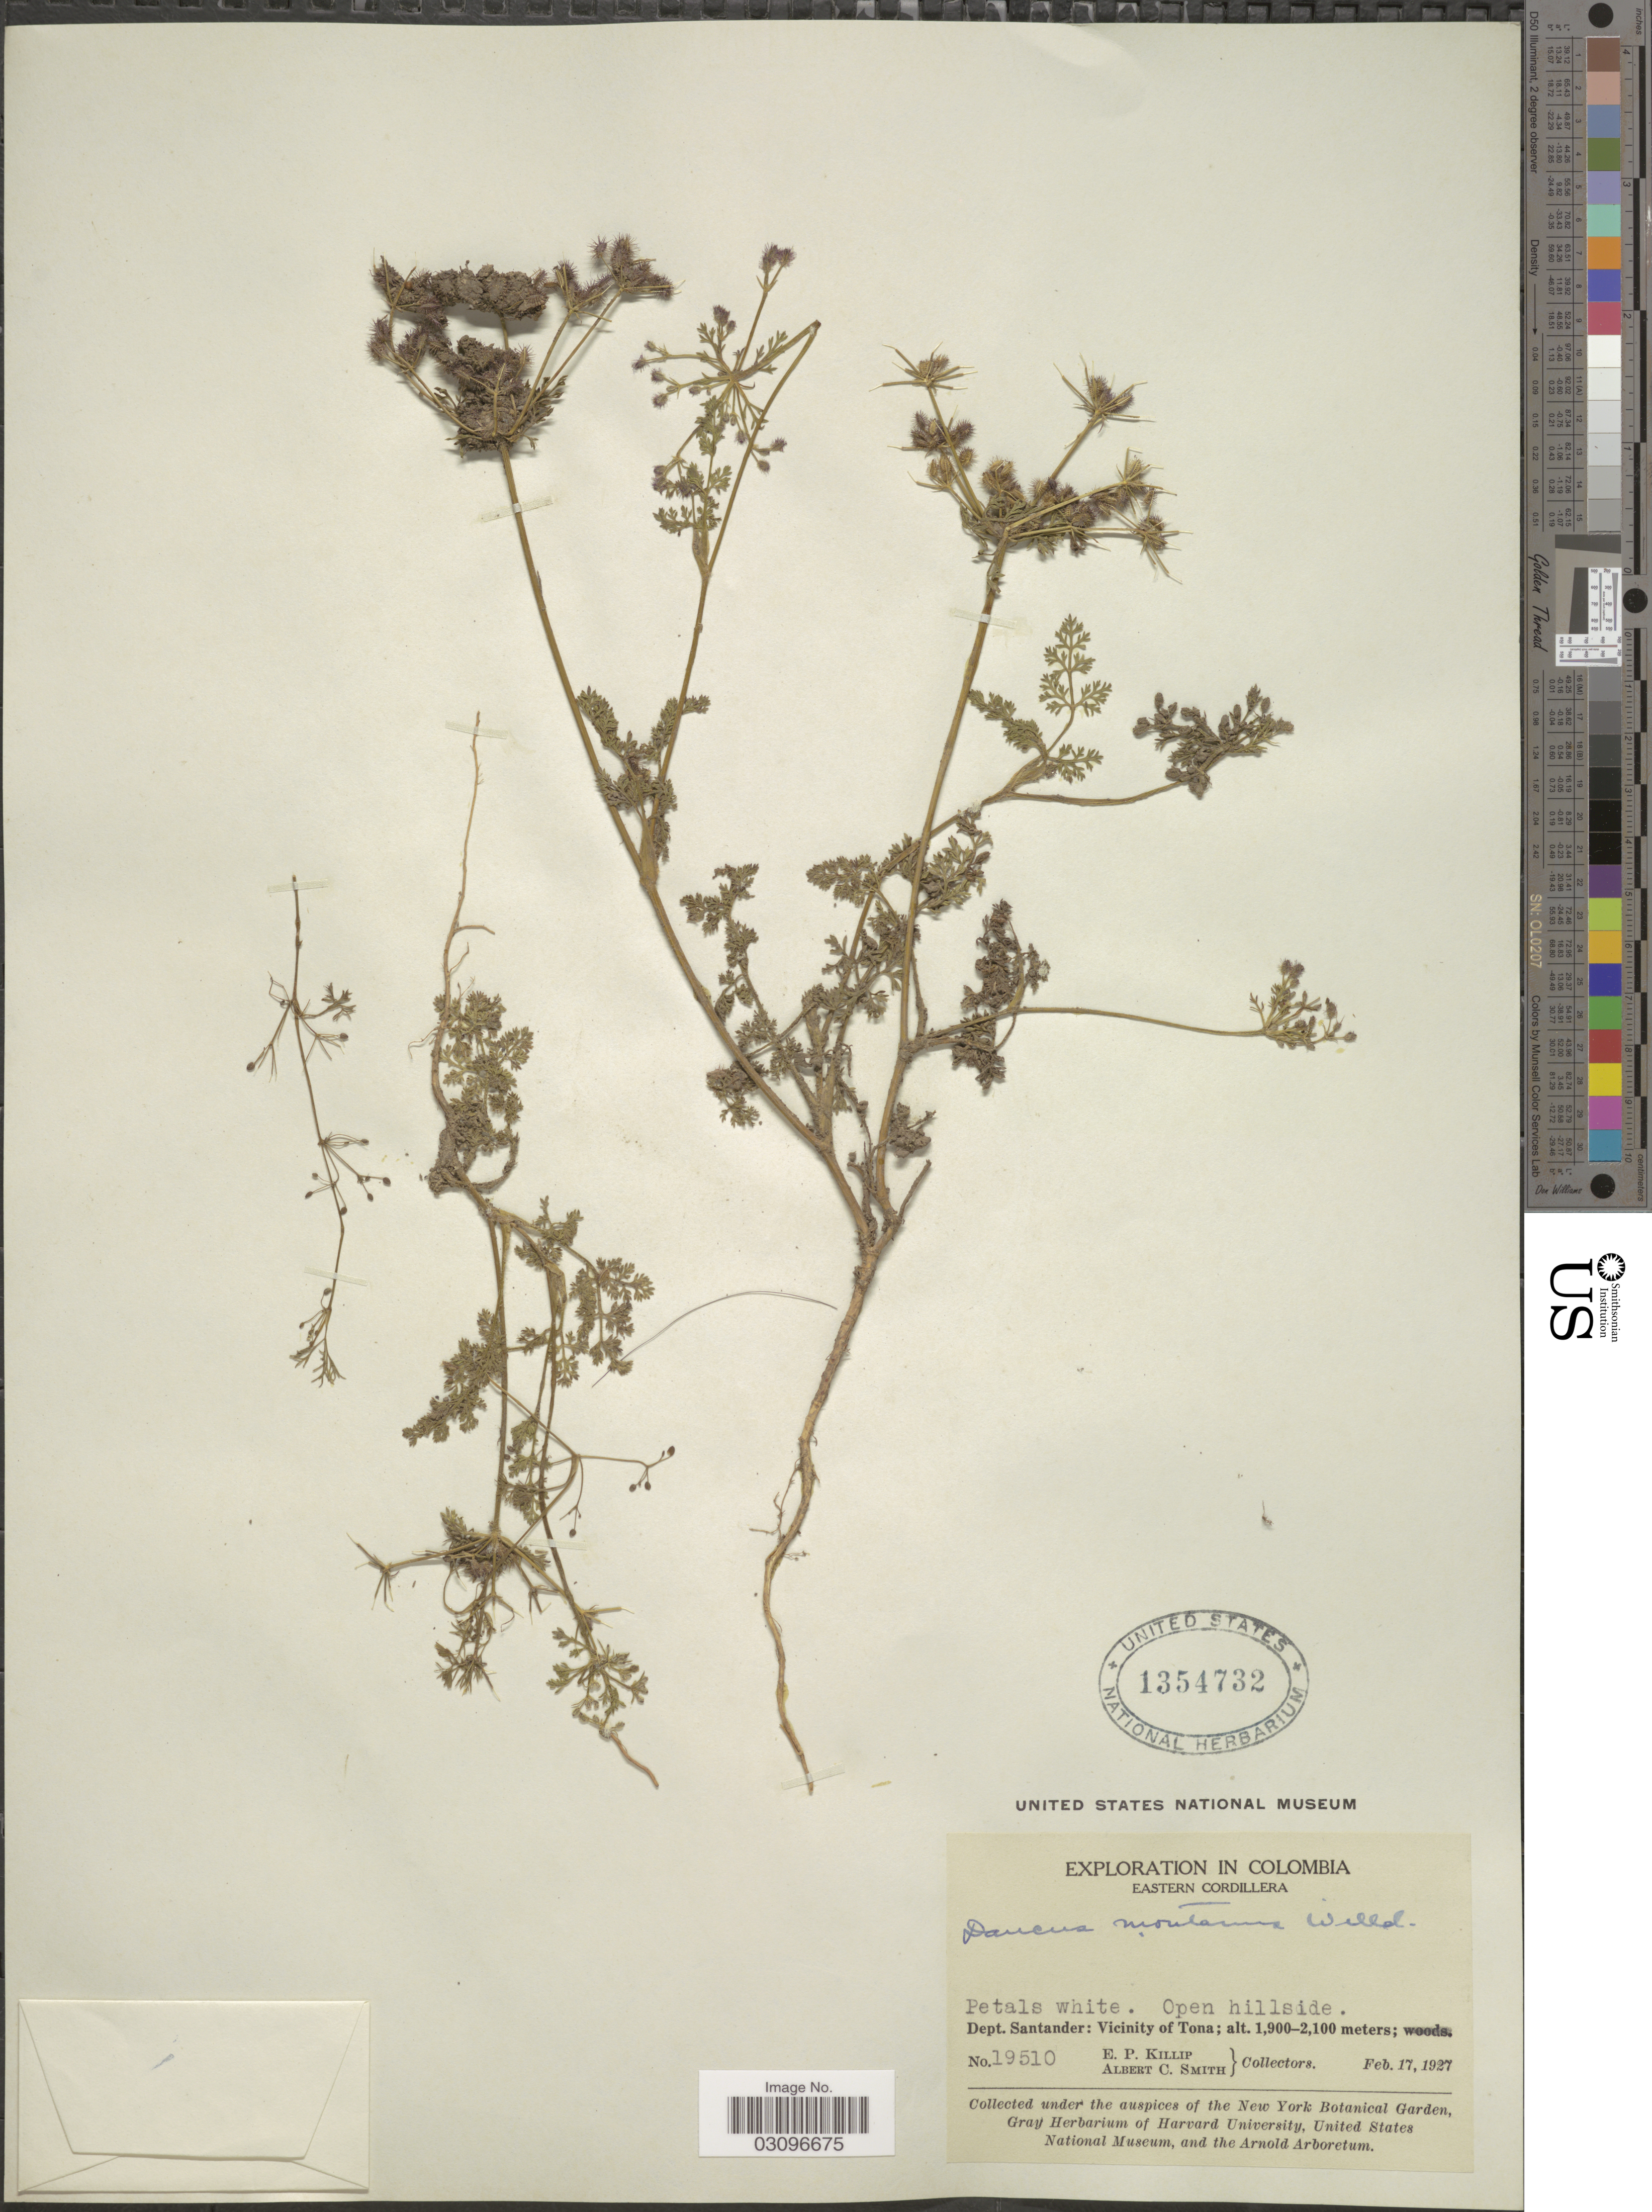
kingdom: Plantae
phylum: Tracheophyta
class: Magnoliopsida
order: Apiales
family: Apiaceae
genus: Daucus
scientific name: Daucus montanus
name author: Humb. & Bonpl. ex Spreng.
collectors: E. P. Killip & A. C. Smith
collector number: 19510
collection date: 1927-02-17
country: Colombia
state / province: Santander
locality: Eastern Cordillera. Dept. Santander: Vicinity of Tona.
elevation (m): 1900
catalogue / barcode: US 1354732